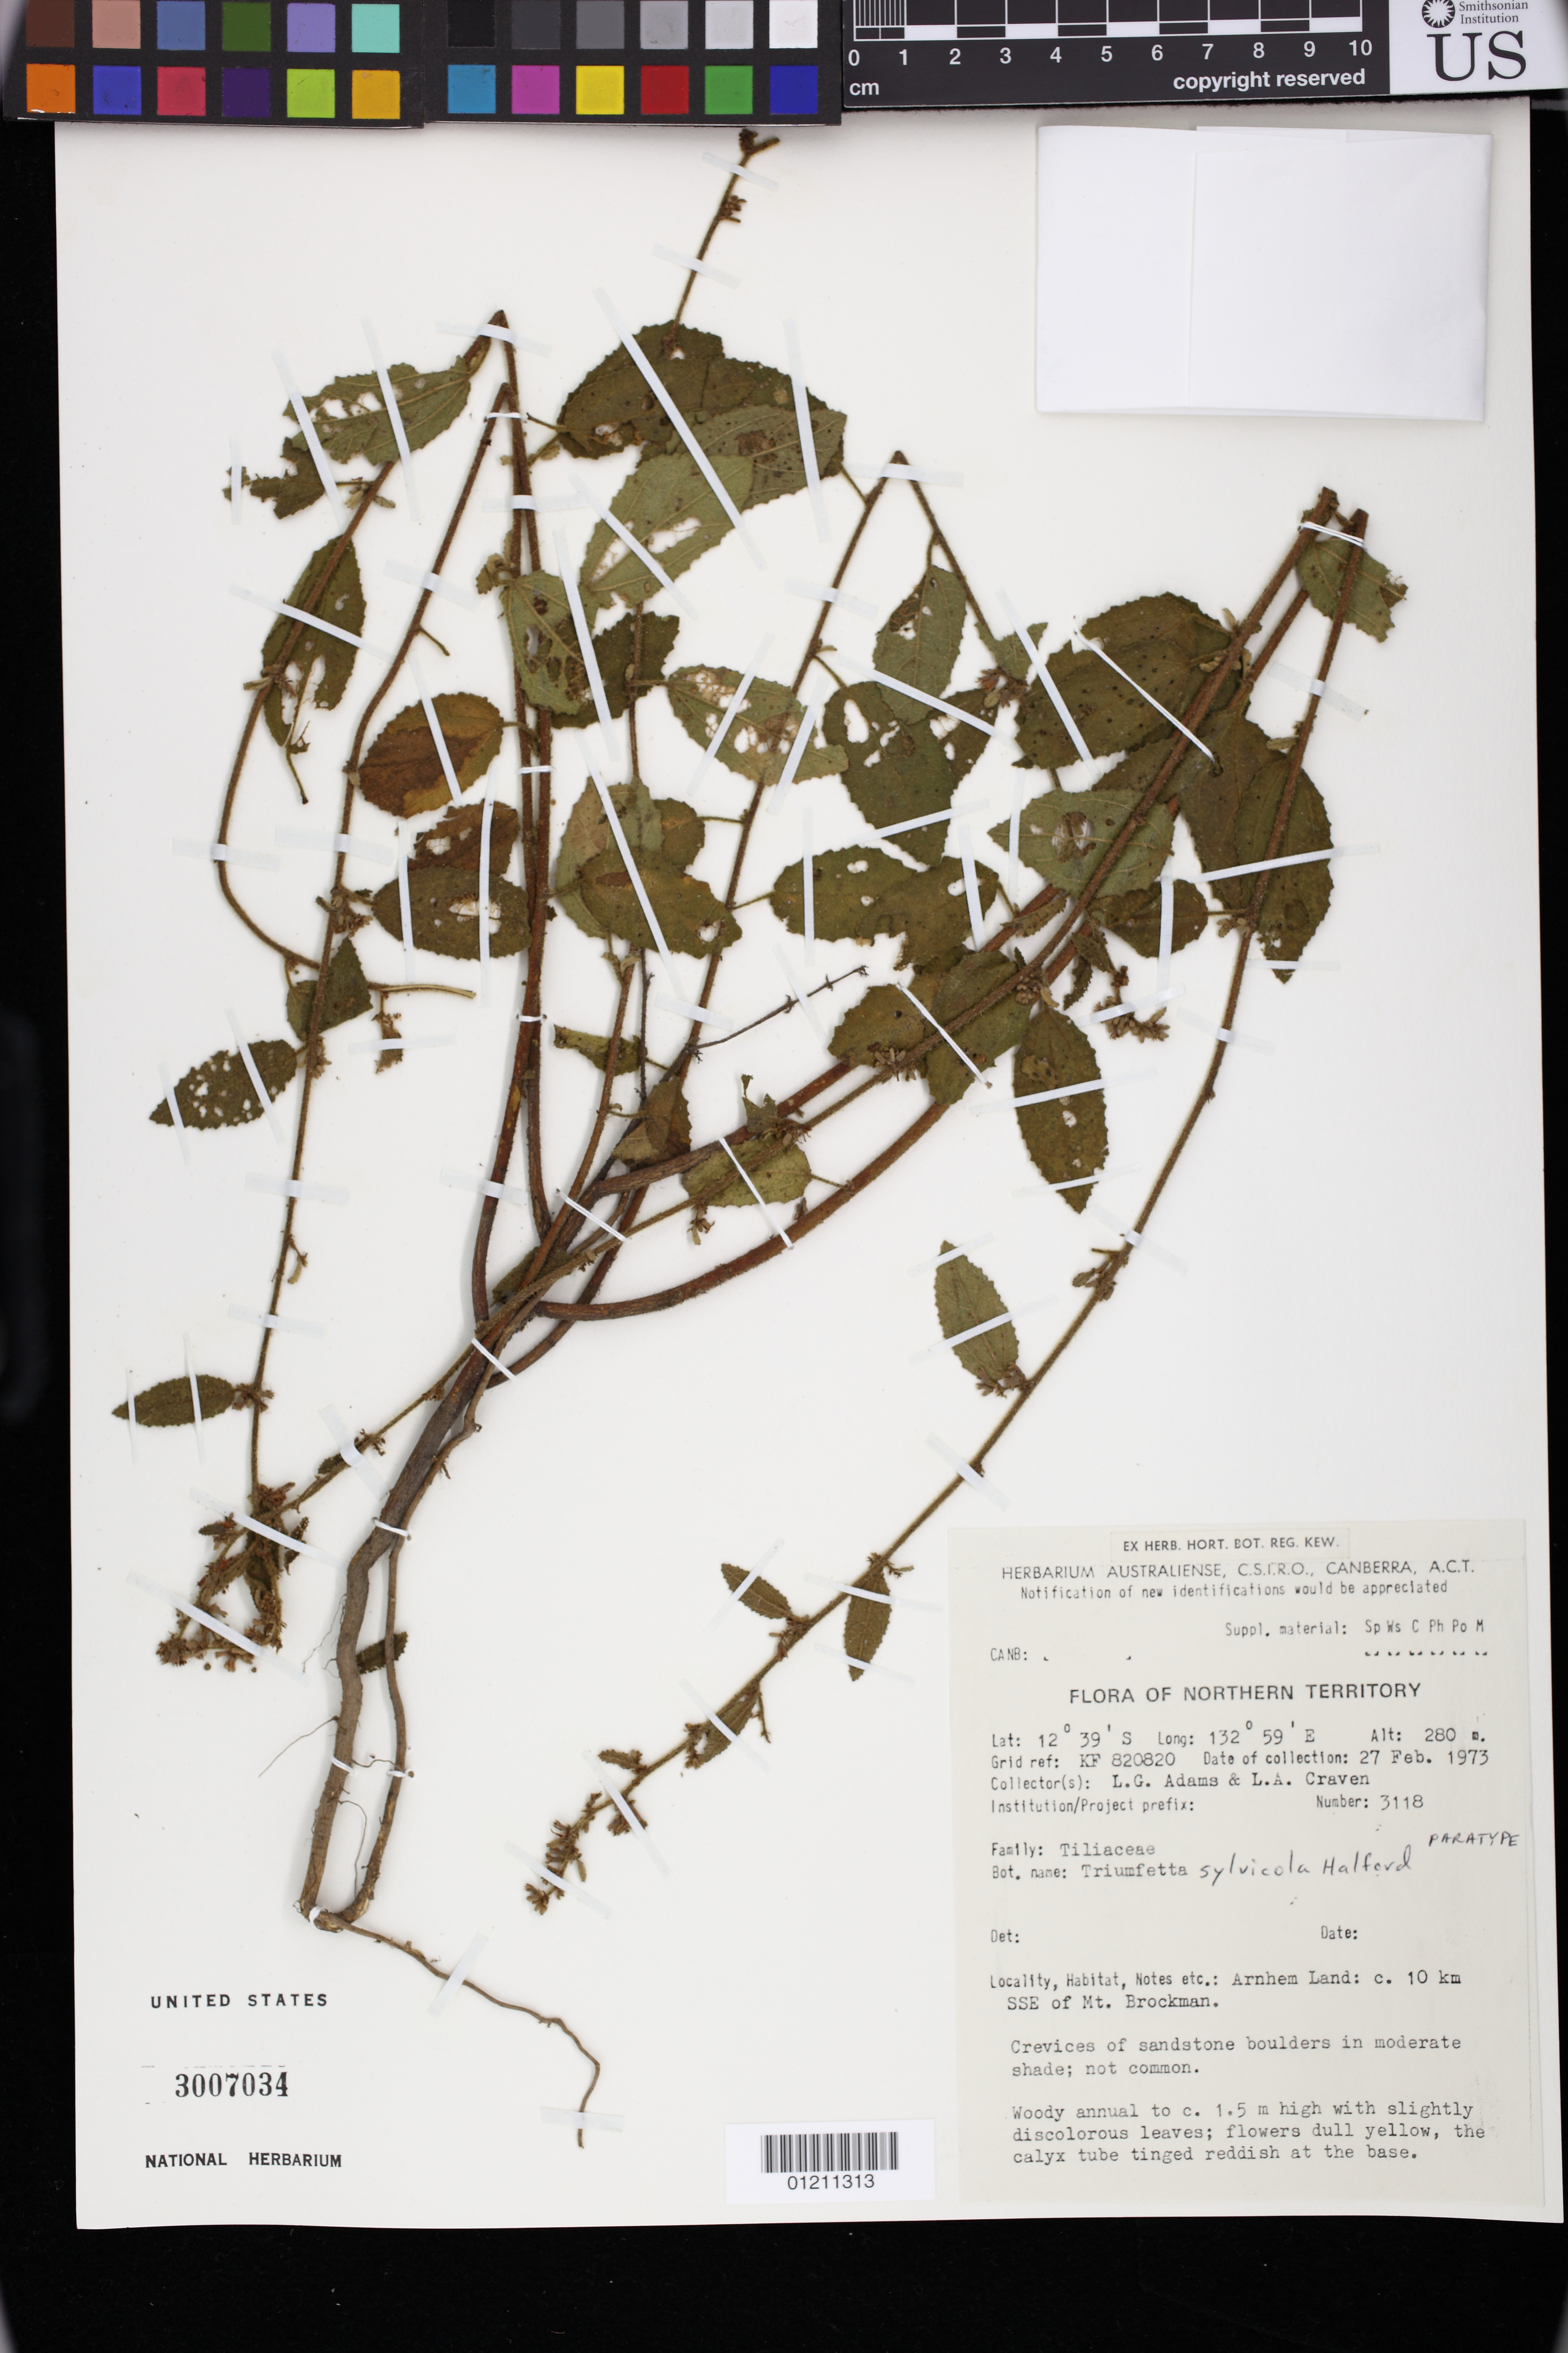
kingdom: Plantae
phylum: Tracheophyta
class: Magnoliopsida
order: Malvales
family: Malvaceae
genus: Triumfetta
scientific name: Triumfetta sylvicola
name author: Halford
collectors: L. G. Adams & L. A. Craven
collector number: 3118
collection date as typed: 27 Feb 1973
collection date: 1973-02-27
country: Australia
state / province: Northern Territory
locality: Arnhem Land: c. 10 km SSE of Mt. Brockman.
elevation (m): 280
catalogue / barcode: US 3007034